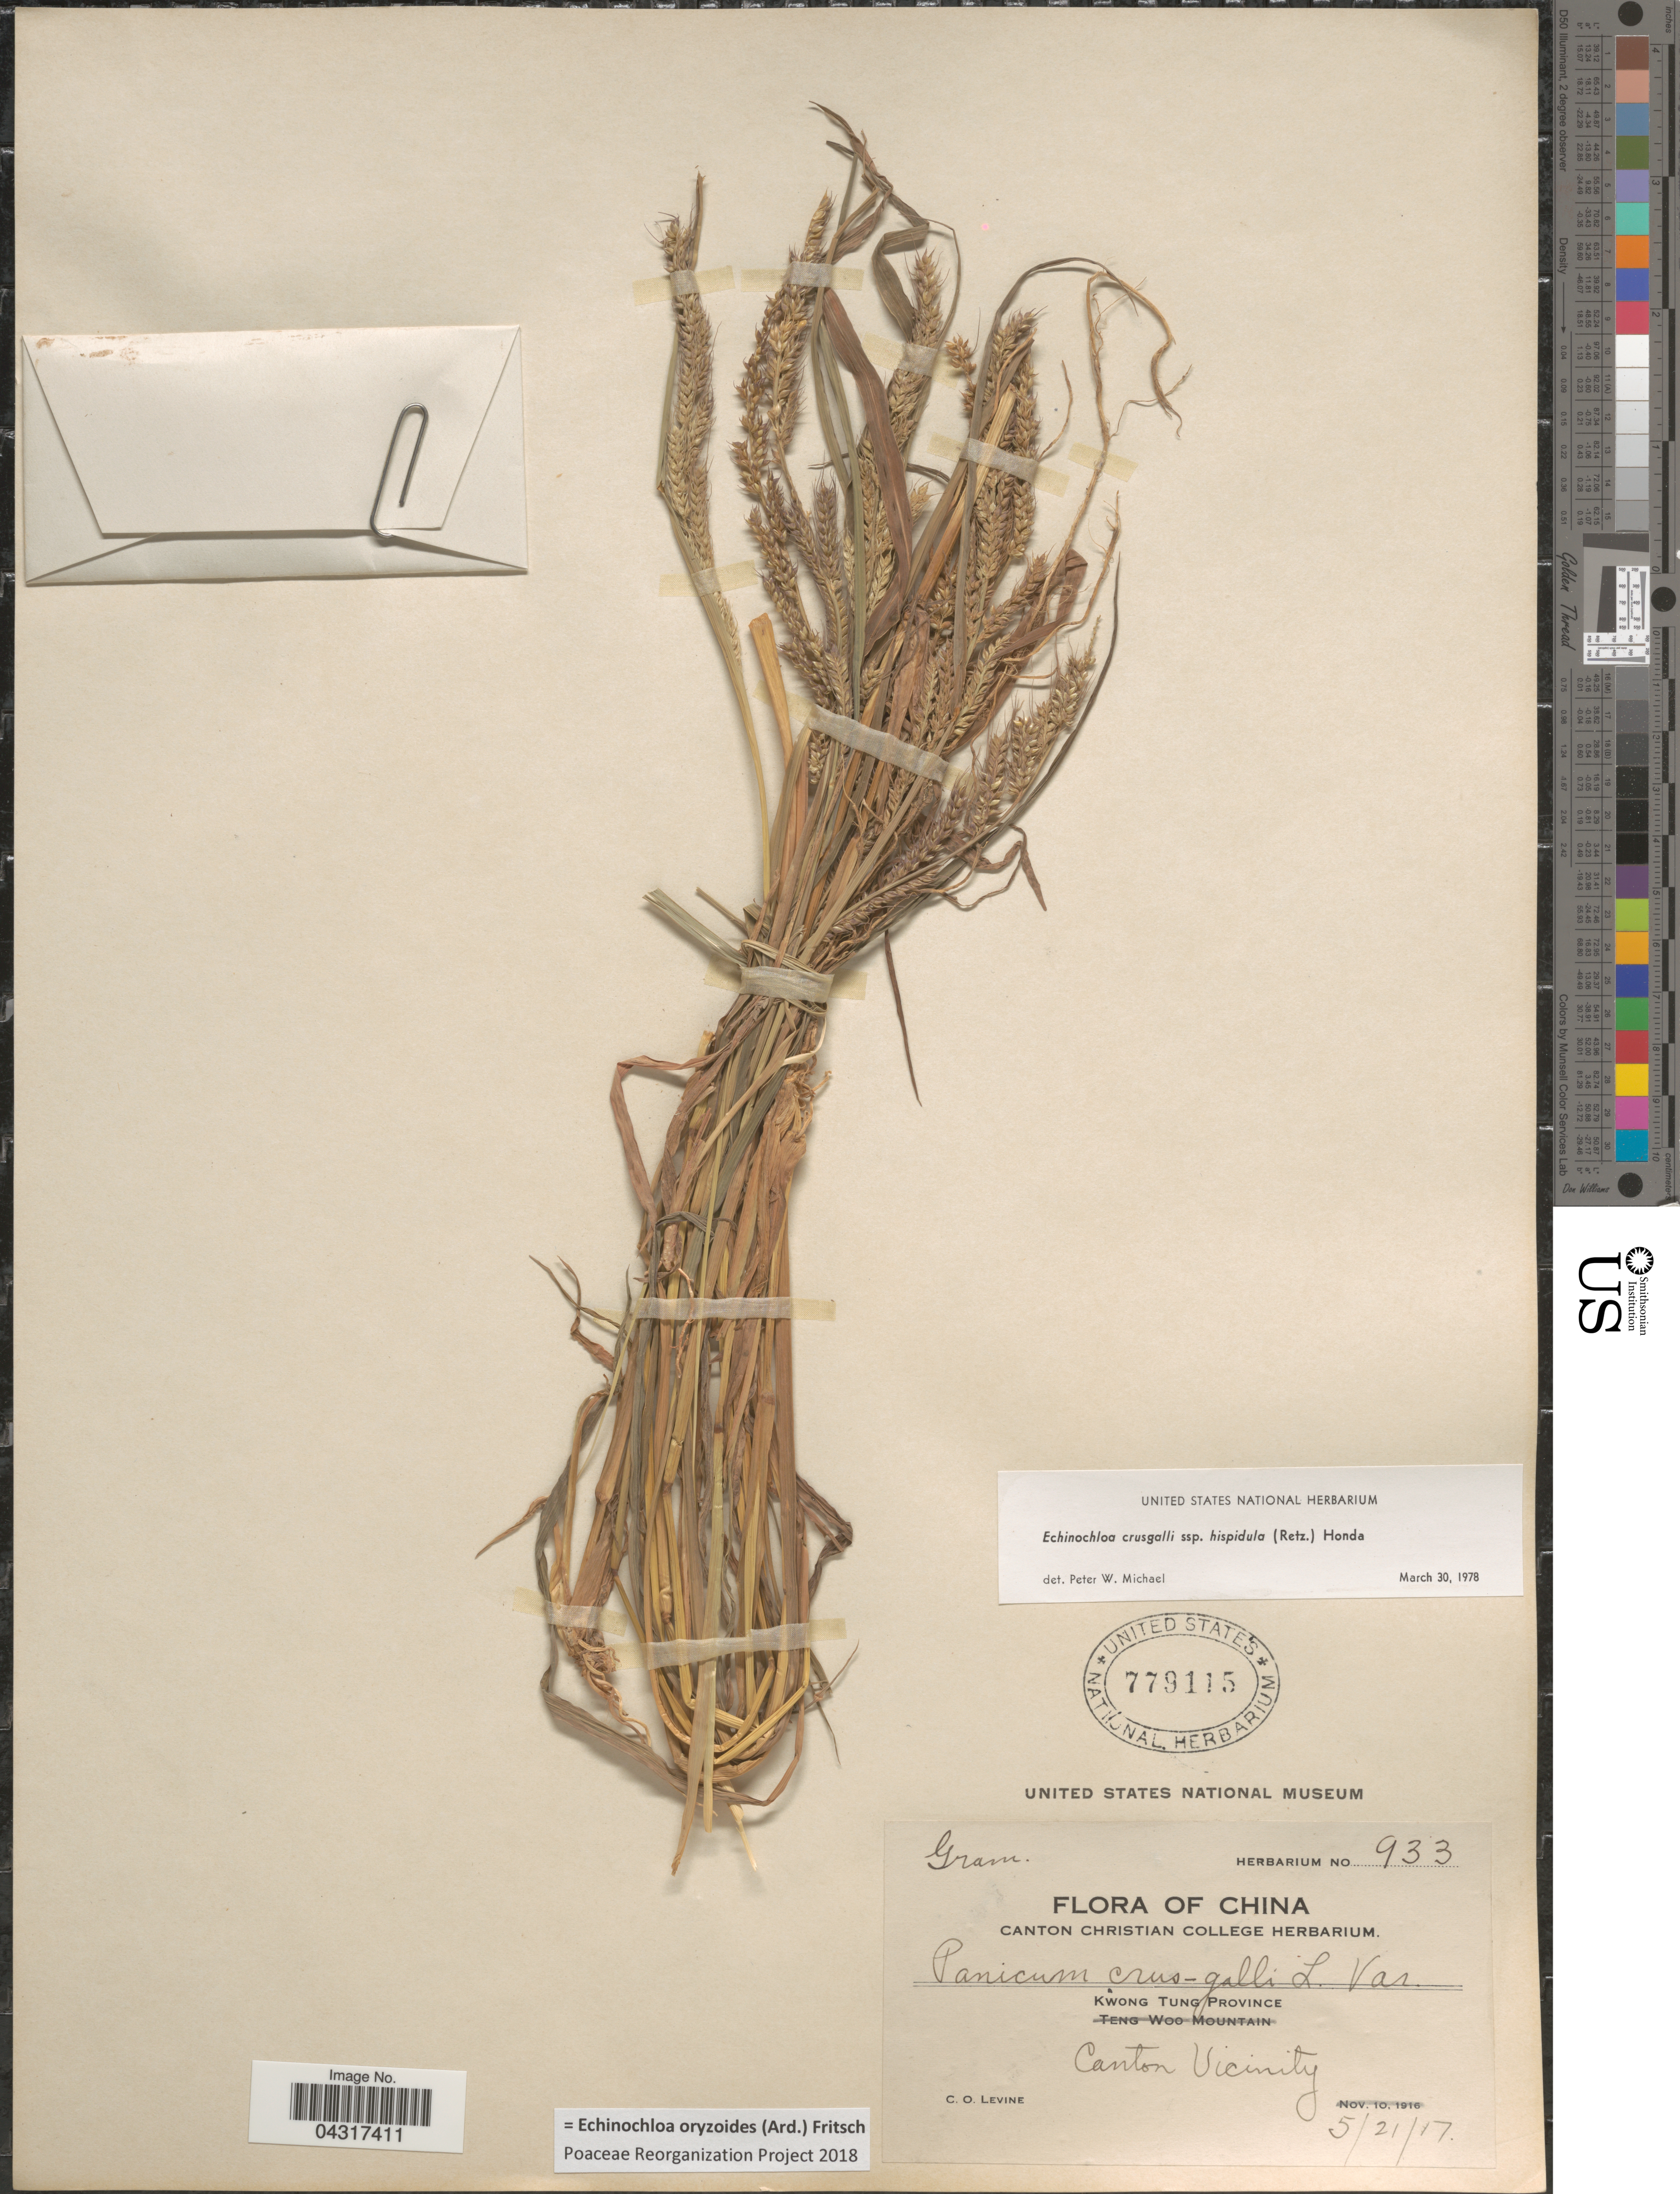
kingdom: Plantae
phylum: Tracheophyta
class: Liliopsida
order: Poales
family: Poaceae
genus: Echinochloa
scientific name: Echinochloa oryzoides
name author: (Ard.) Fritsch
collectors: C. O. Levine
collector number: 933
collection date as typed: Transcribed d/m/y: 21/5/17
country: China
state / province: Guangdong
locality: Kwong Tung Province. Canton Vicinity.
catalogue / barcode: US 779115